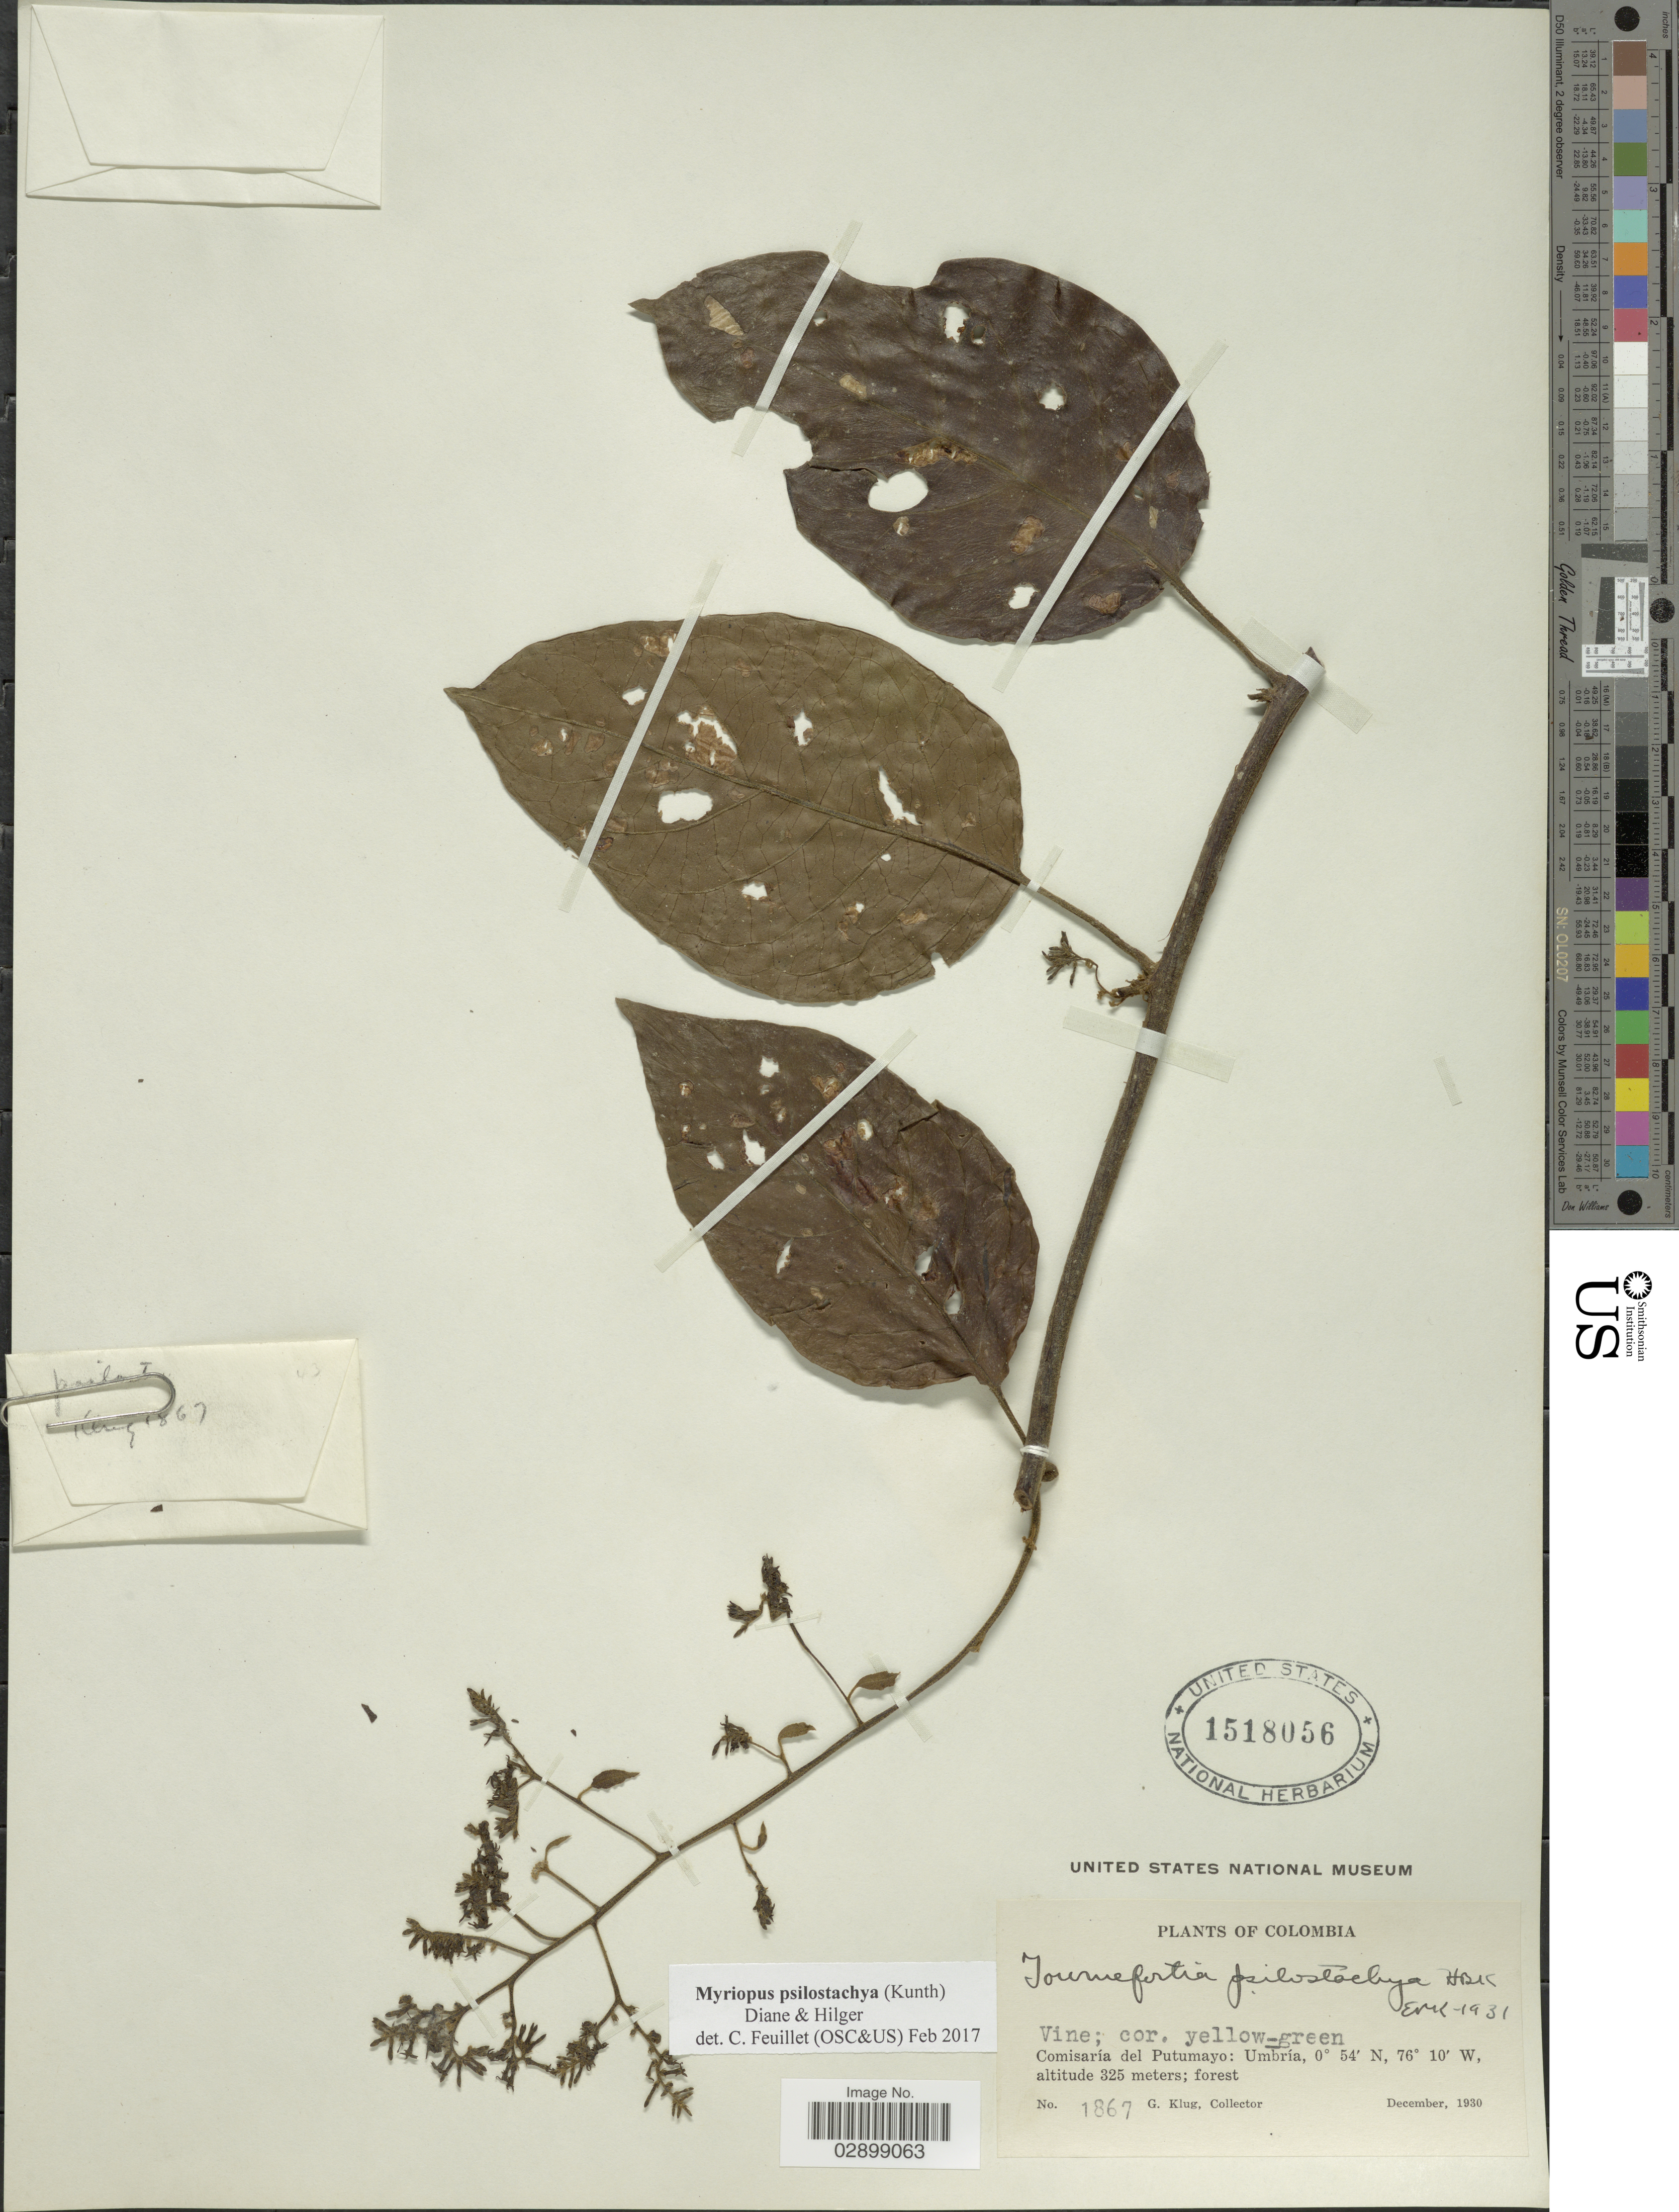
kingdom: Plantae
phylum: Tracheophyta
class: Magnoliopsida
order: Boraginales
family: Heliotropiaceae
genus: Myriopus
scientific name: Myriopus psilostachya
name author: (Kunth) Diane & Hilger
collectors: G. Klug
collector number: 1867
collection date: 1930-12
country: Colombia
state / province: Putumayo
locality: Comisaría del Putumayo: Umbría.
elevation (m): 325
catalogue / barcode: US 1518056